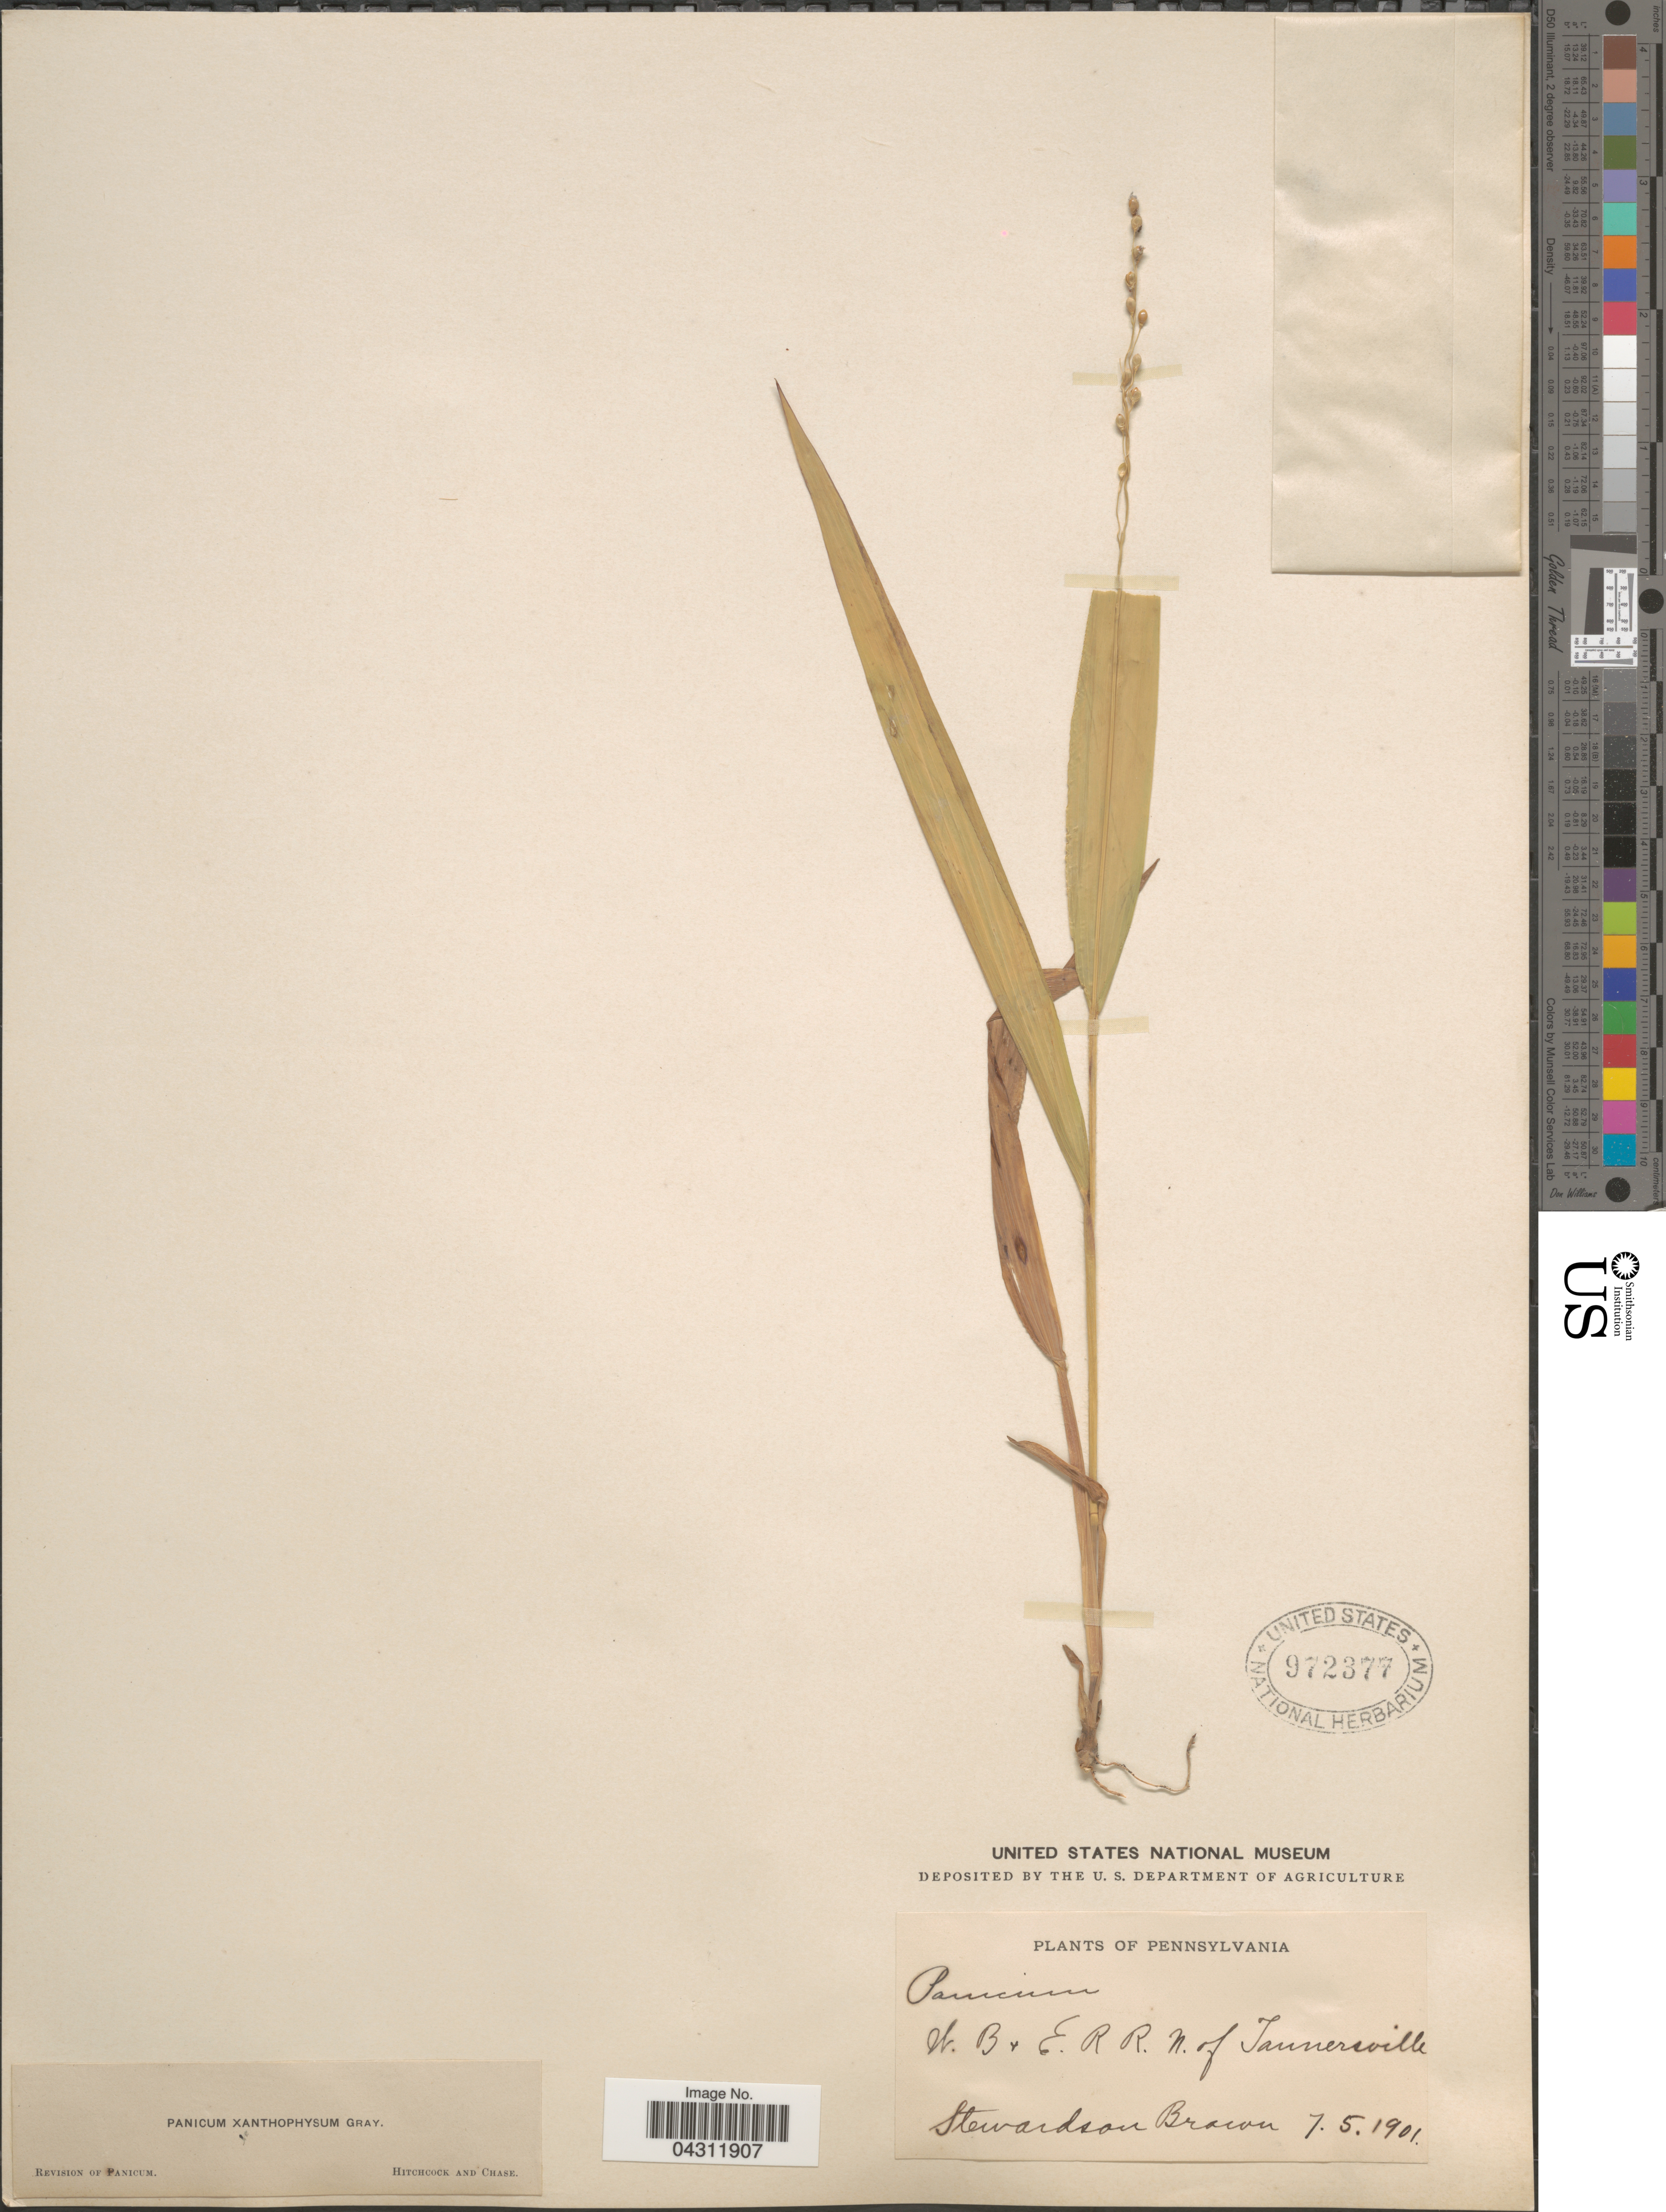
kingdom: Plantae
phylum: Tracheophyta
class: Liliopsida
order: Poales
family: Poaceae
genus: Dichanthelium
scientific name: Dichanthelium xanthophysum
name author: (A. Gray) Freckmann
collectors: S. Brown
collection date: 1901-07-05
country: United States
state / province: Pennsylvania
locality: W.B. & E.R.R.N. of Tennersville.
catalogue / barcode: US 972377